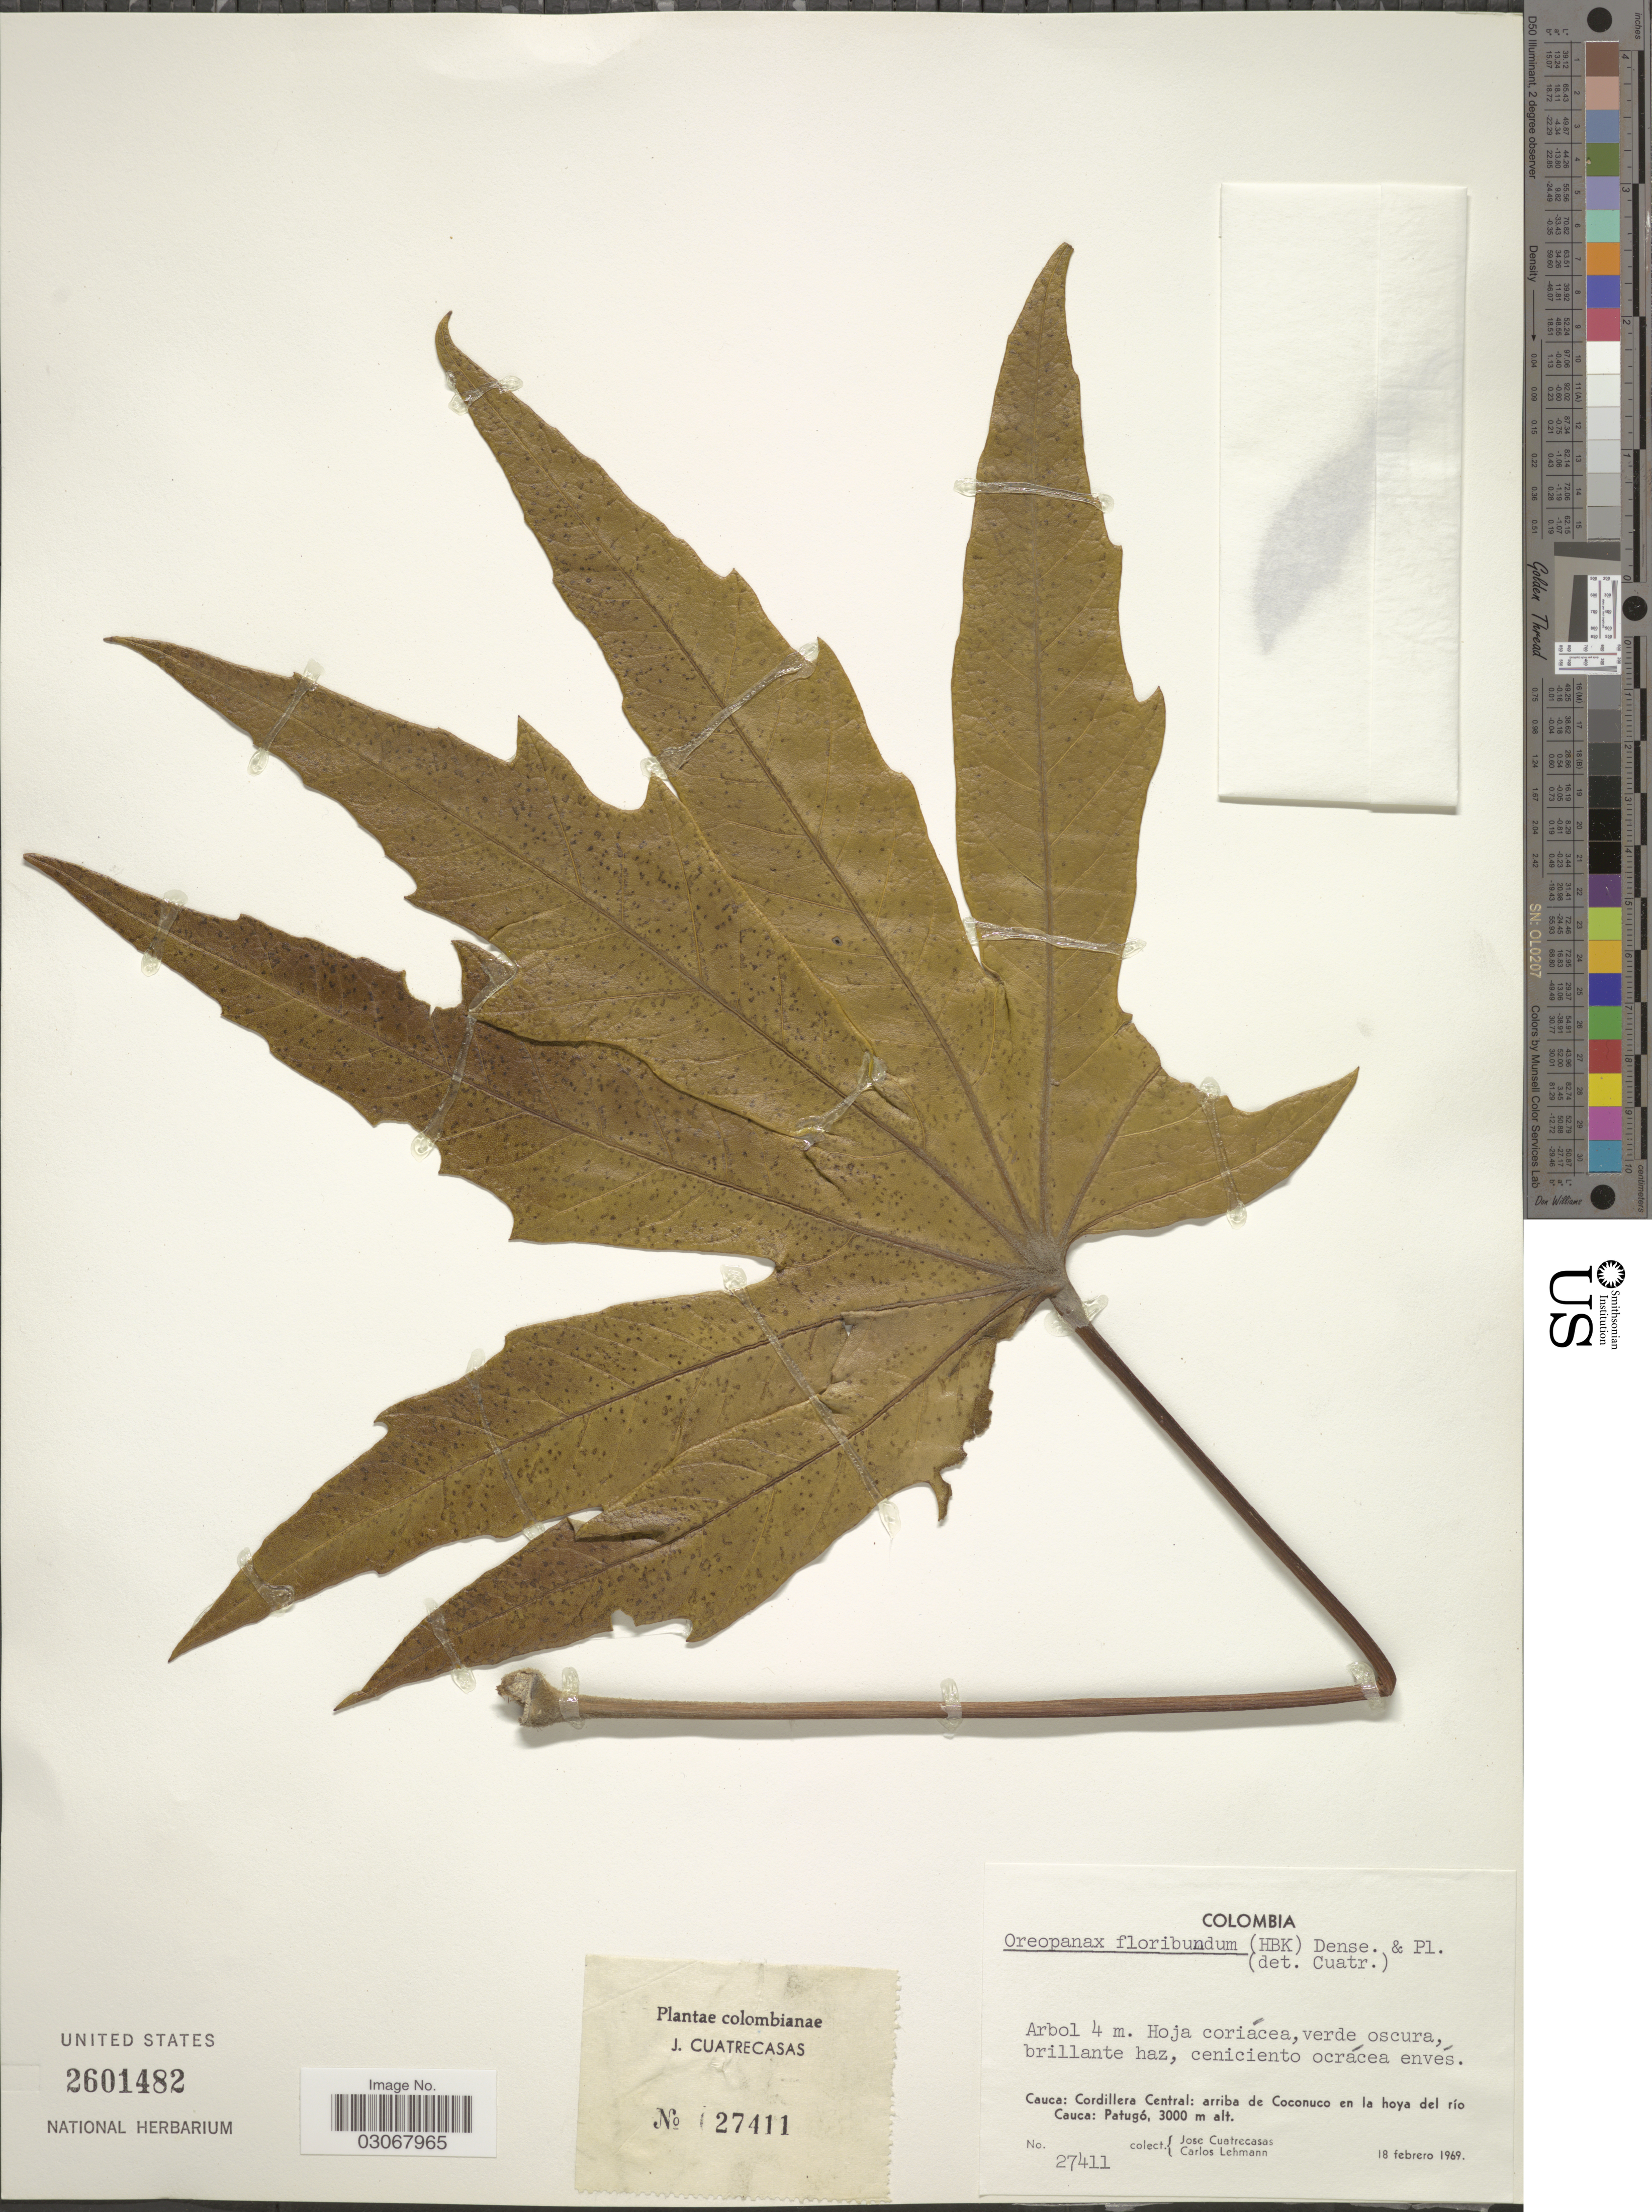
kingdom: Plantae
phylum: Tracheophyta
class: Magnoliopsida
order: Apiales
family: Araliaceae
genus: Oreopanax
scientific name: Oreopanax floribundus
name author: (Kunth) Decne. & Planch.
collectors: J. Cuatrecasas & C. Lehmann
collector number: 27411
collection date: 1969-02-18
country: Colombia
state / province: Cauca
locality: Cordillera Central: arriba de Coconuco en la hoya del río Cauca: Patugó.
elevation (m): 3000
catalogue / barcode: US 2601482